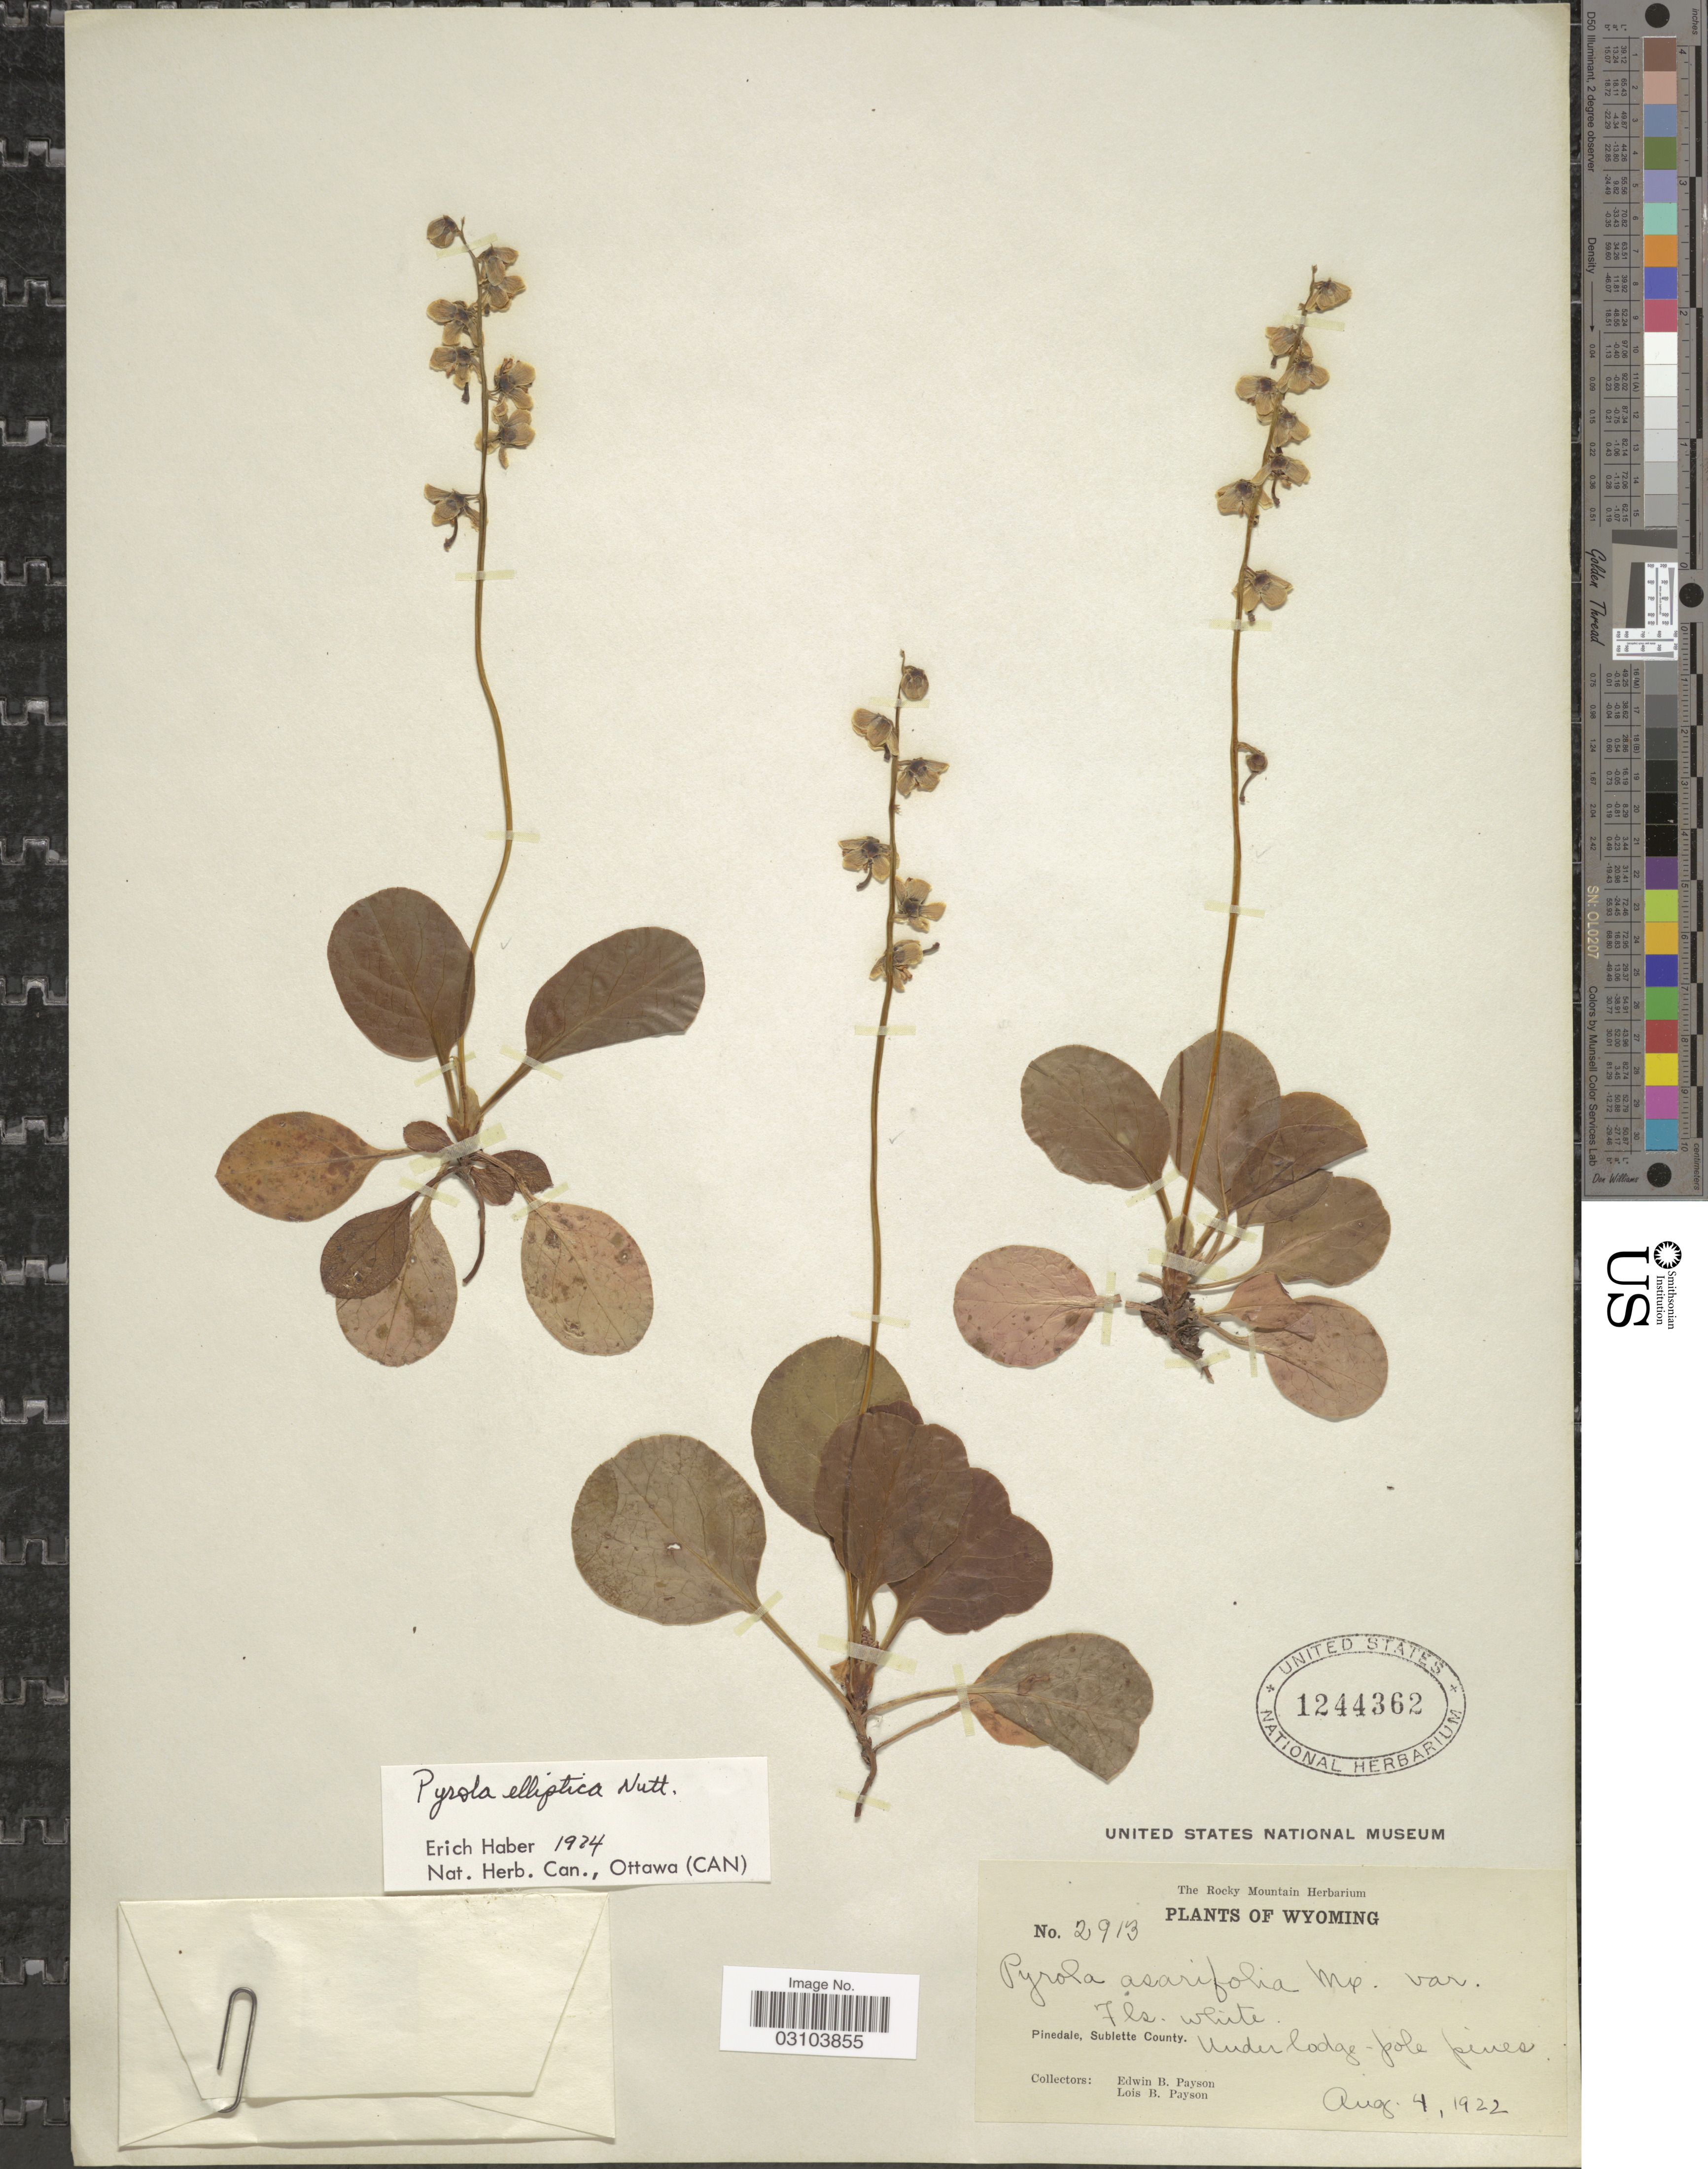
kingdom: Plantae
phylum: Tracheophyta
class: Magnoliopsida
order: Ericales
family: Ericaceae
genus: Pyrola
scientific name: Pyrola elliptica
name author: Nutt.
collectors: E. B. Payson & L. Payson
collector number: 2913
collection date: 1922-08-04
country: United States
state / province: Wyoming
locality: Pinedale, Sublette County.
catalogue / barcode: US 1244362